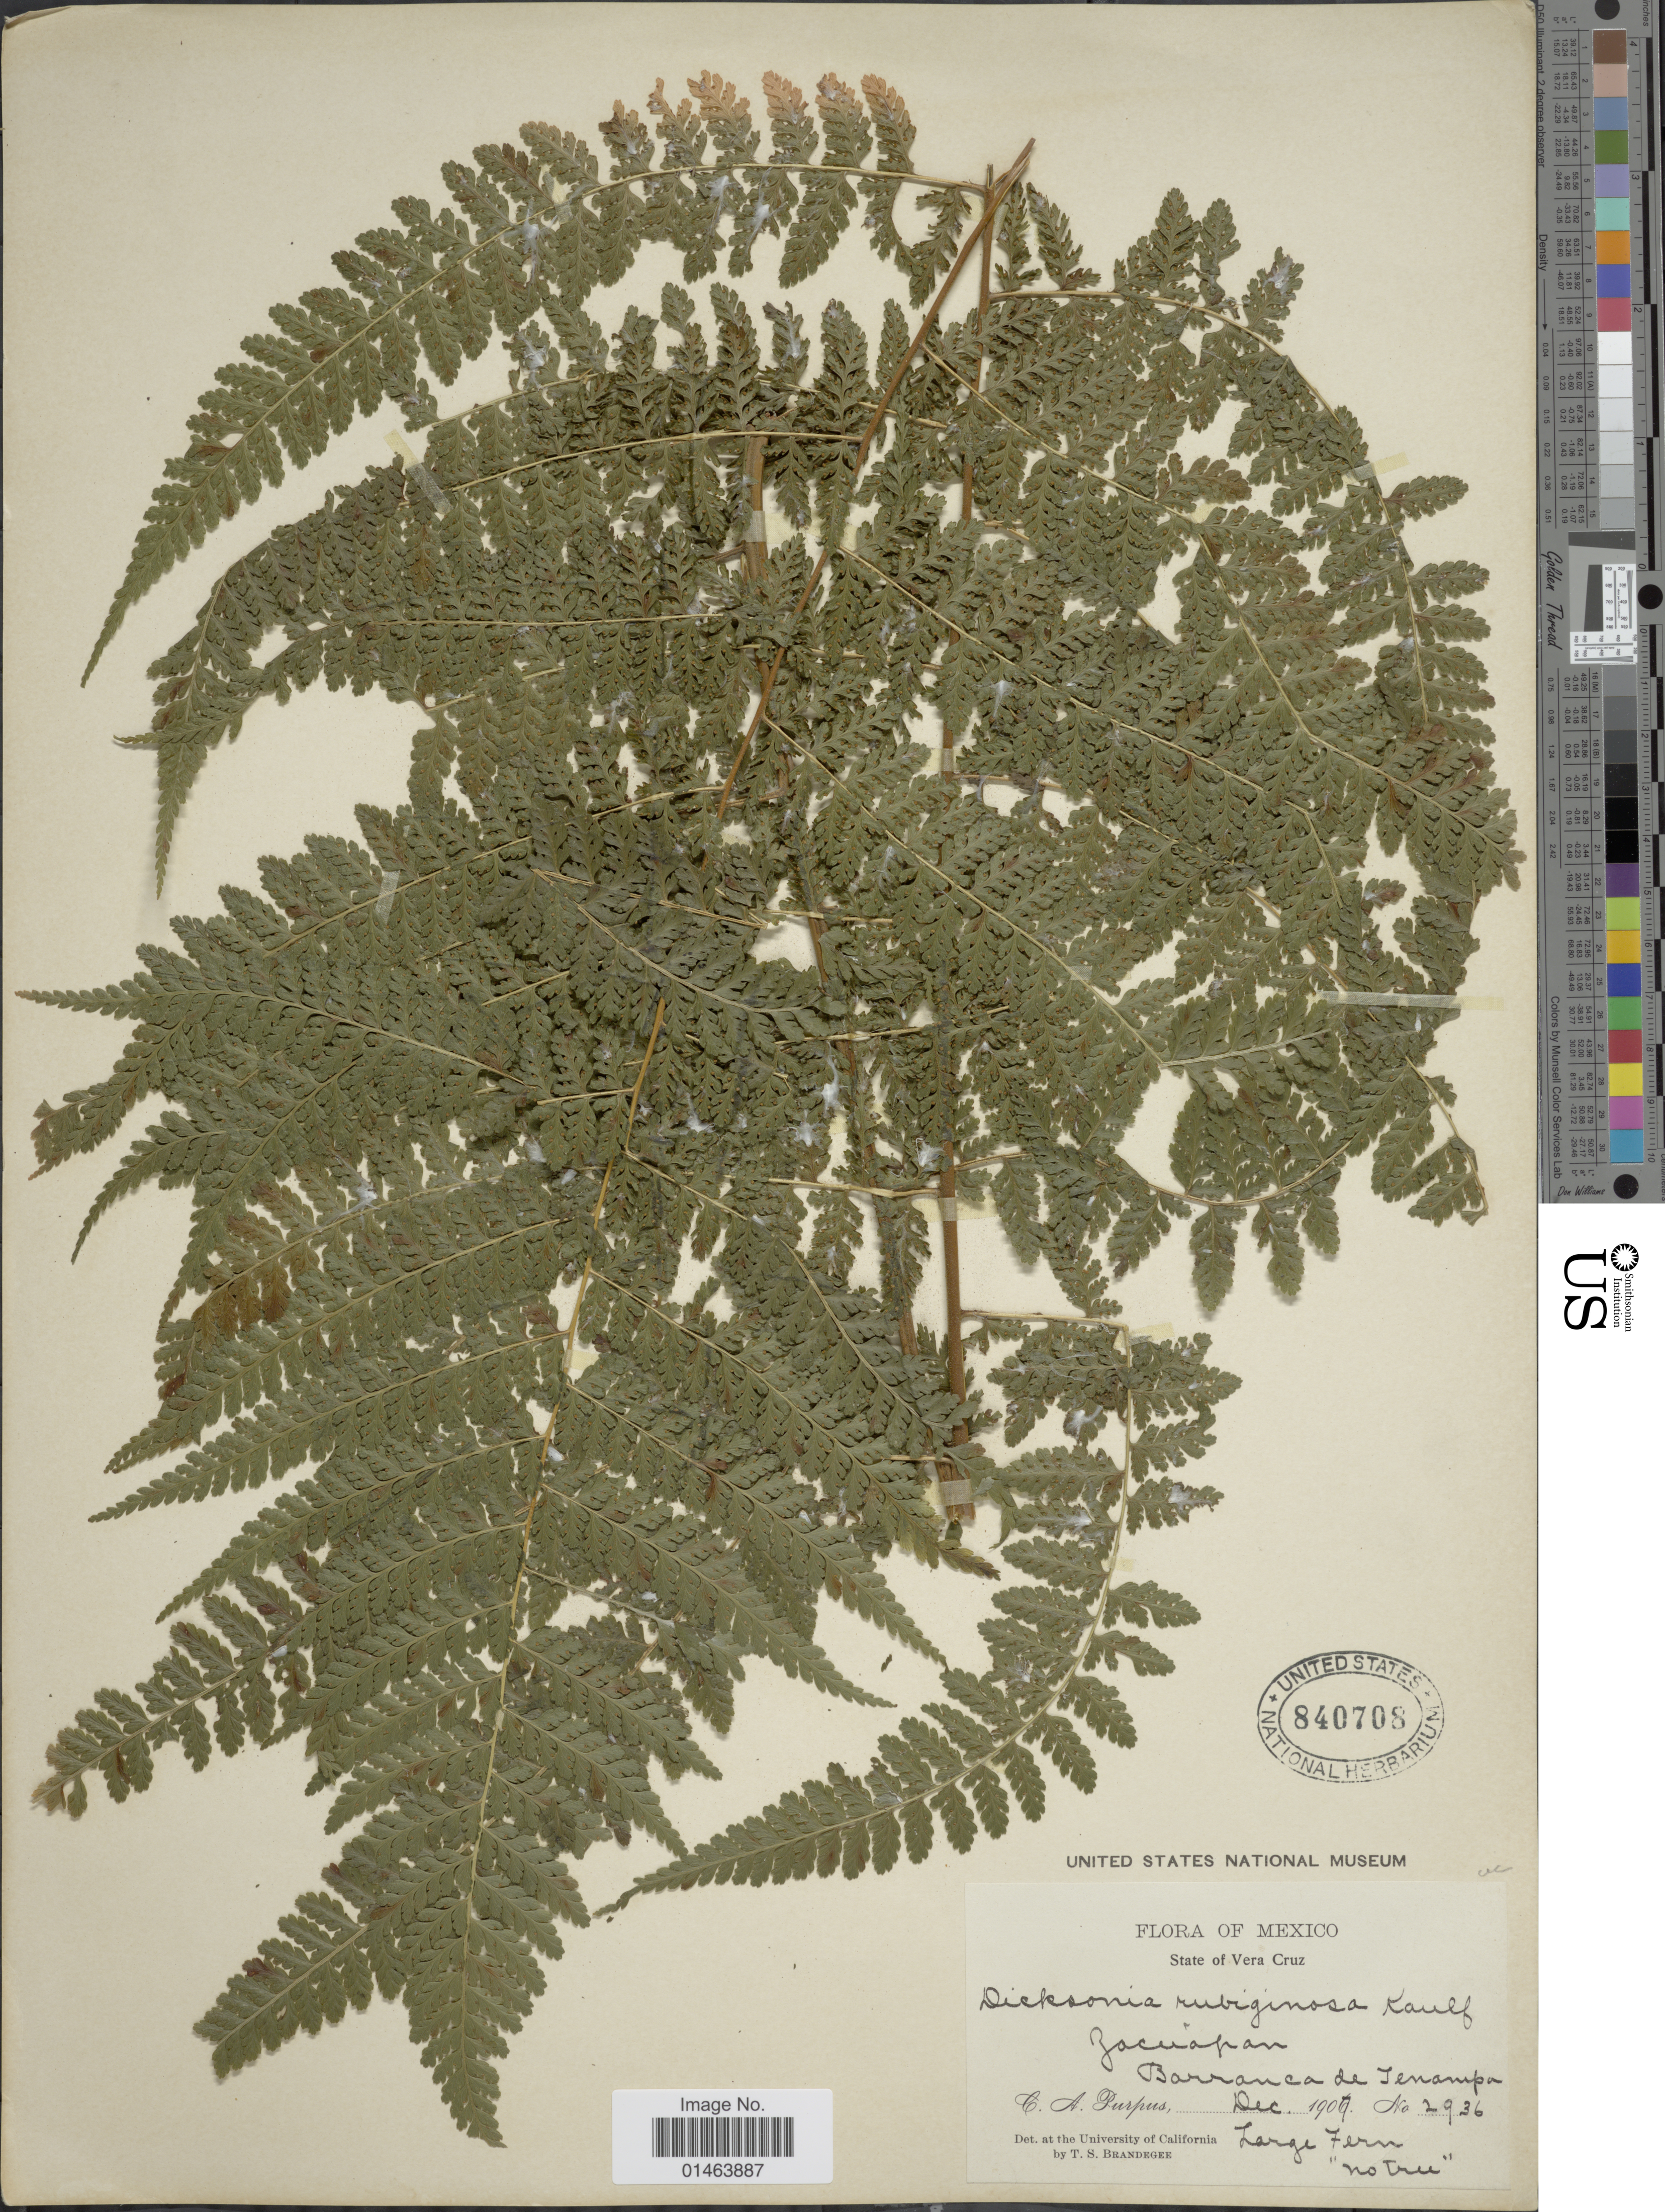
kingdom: Plantae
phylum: Tracheophyta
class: Polypodiopsida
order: Polypodiales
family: Dennstaedtiaceae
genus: Dennstaedtia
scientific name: Dennstaedtia cicutaria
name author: (Sw.) T. Moore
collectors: C. A. Purpus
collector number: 2936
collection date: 1907-12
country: Mexico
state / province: Veracruz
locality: Mexico, Vera Cruz, Jacuapan, Barranca de Tenampa.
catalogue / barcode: US 840708